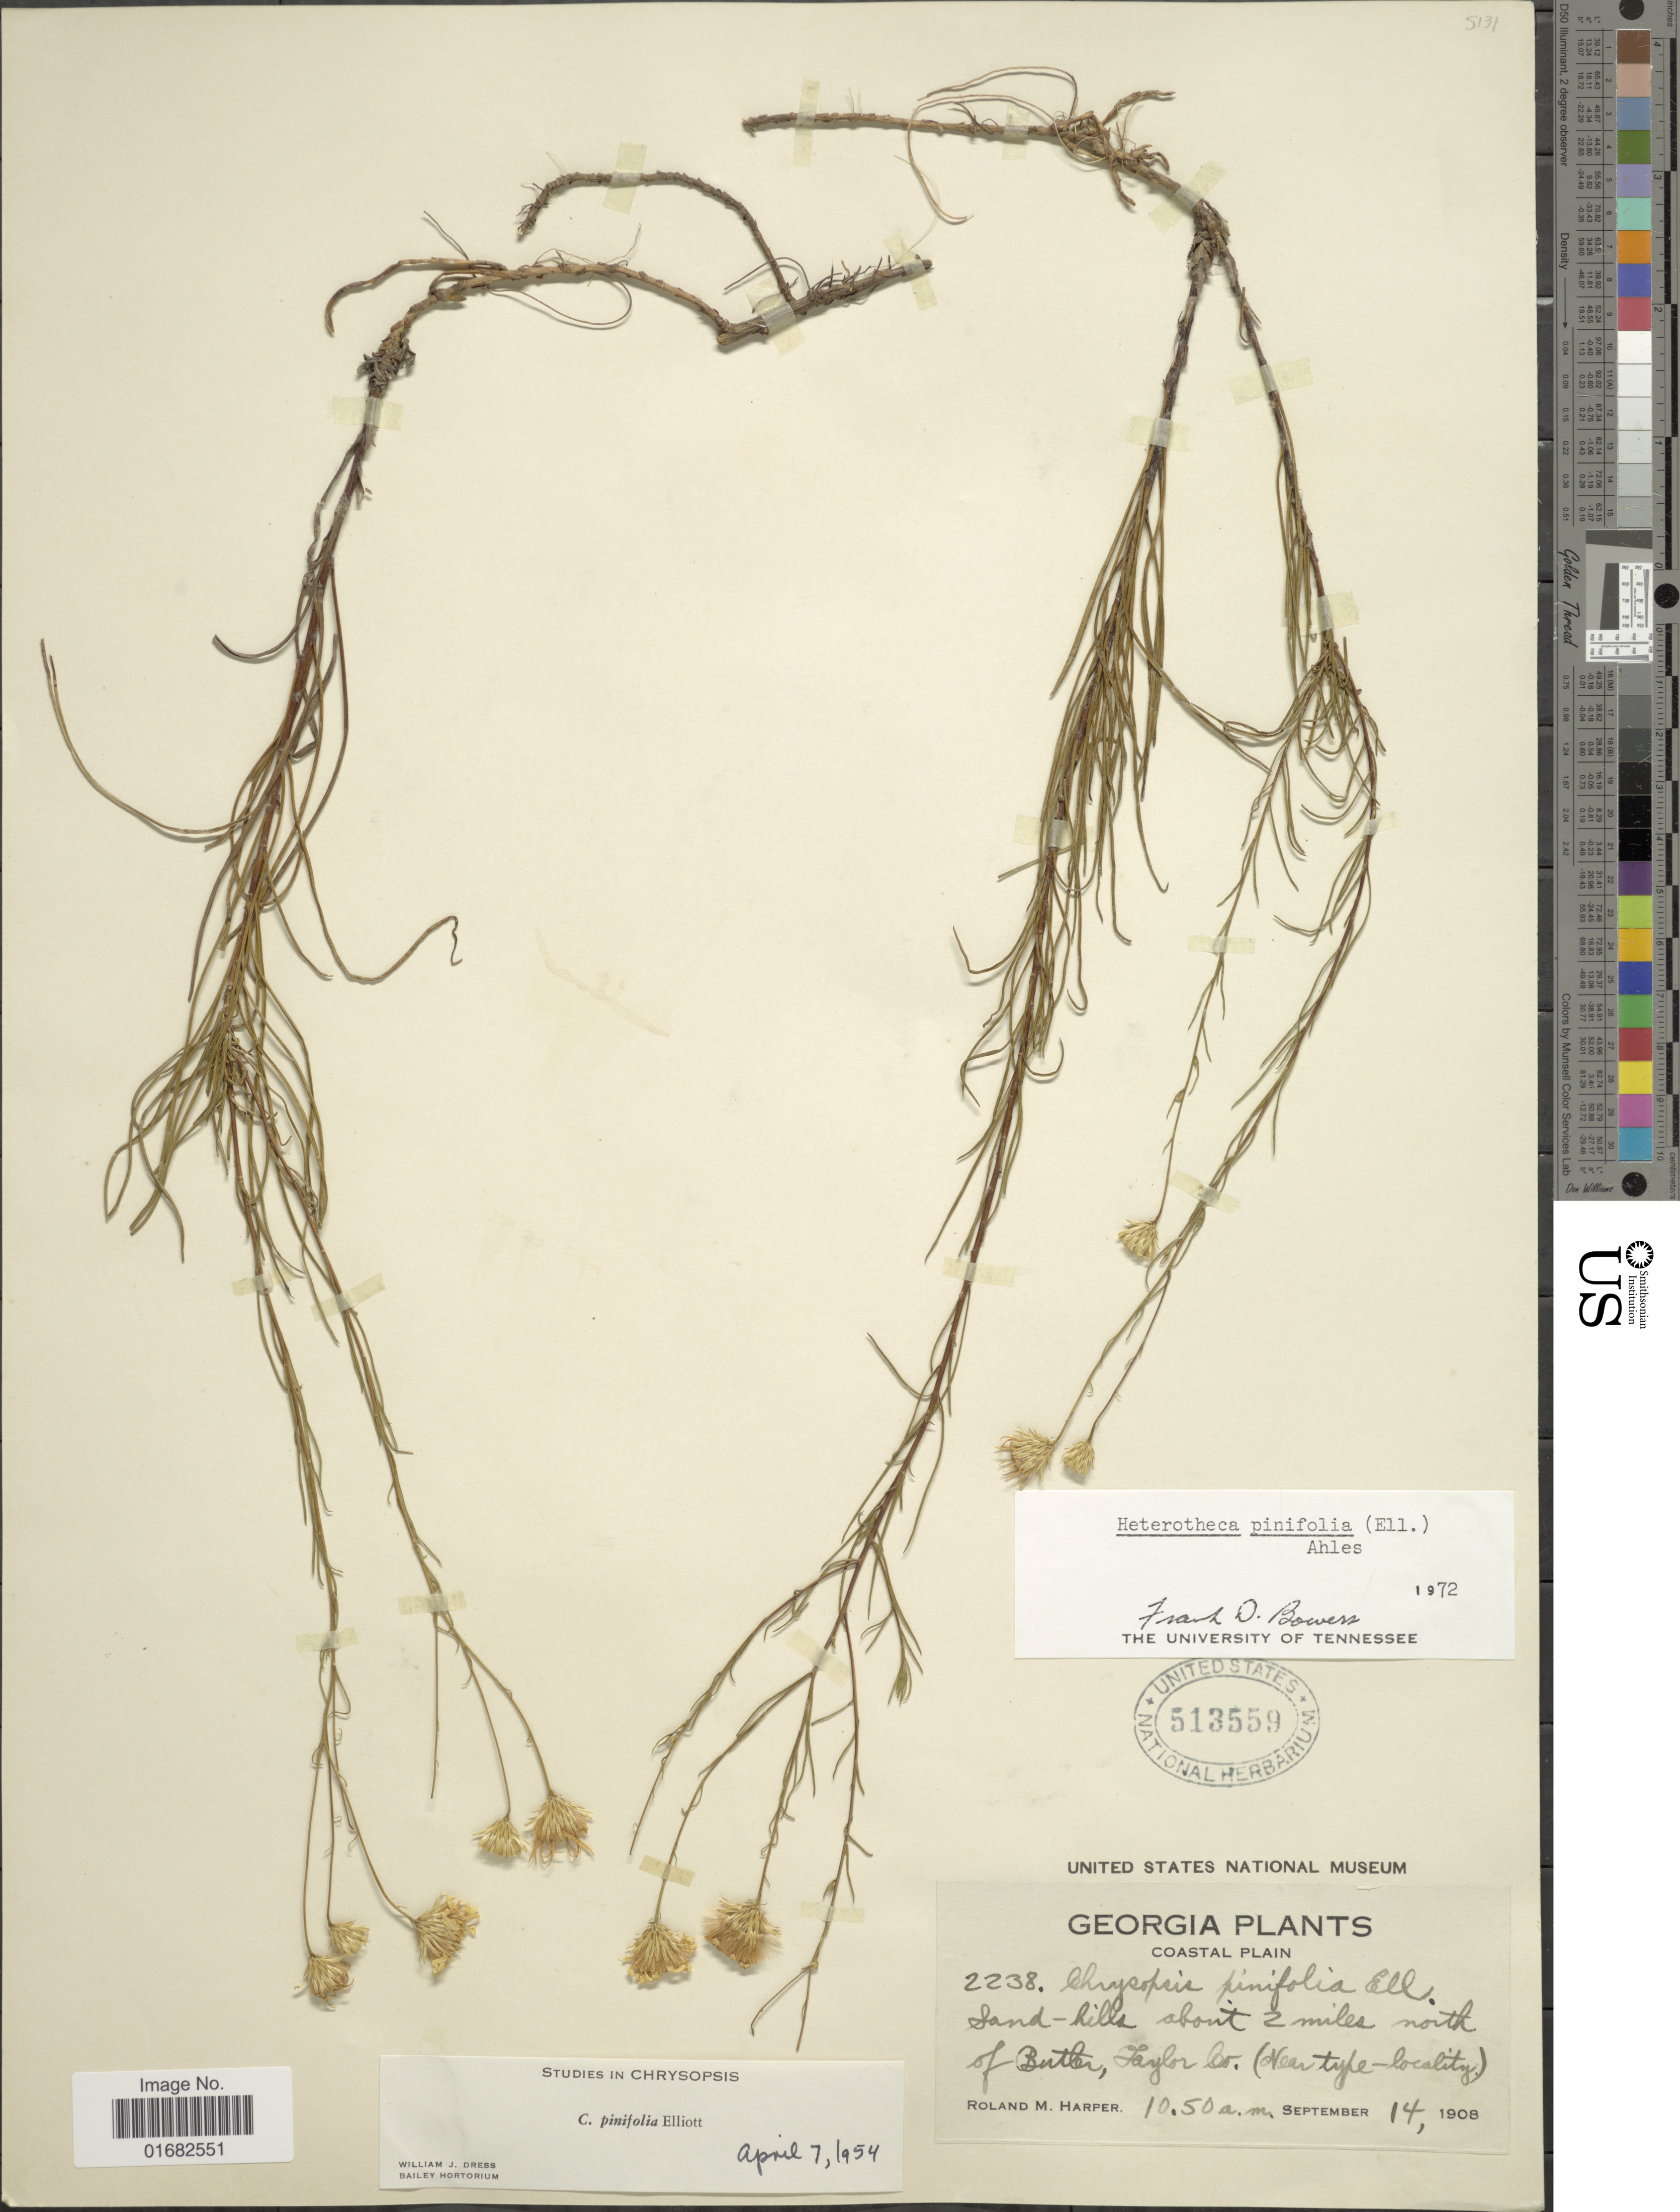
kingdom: Plantae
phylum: Tracheophyta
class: Magnoliopsida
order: Asterales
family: Asteraceae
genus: Heterotheca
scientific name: Heterotheca pinifolia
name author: (Elliott) H.E. Ahles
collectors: R. M. Harper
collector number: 2238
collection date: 1908-09-14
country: United States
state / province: Georgia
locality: Coastal Plain. about 2 miles north of Butler, Taylor Co.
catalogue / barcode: US 513559